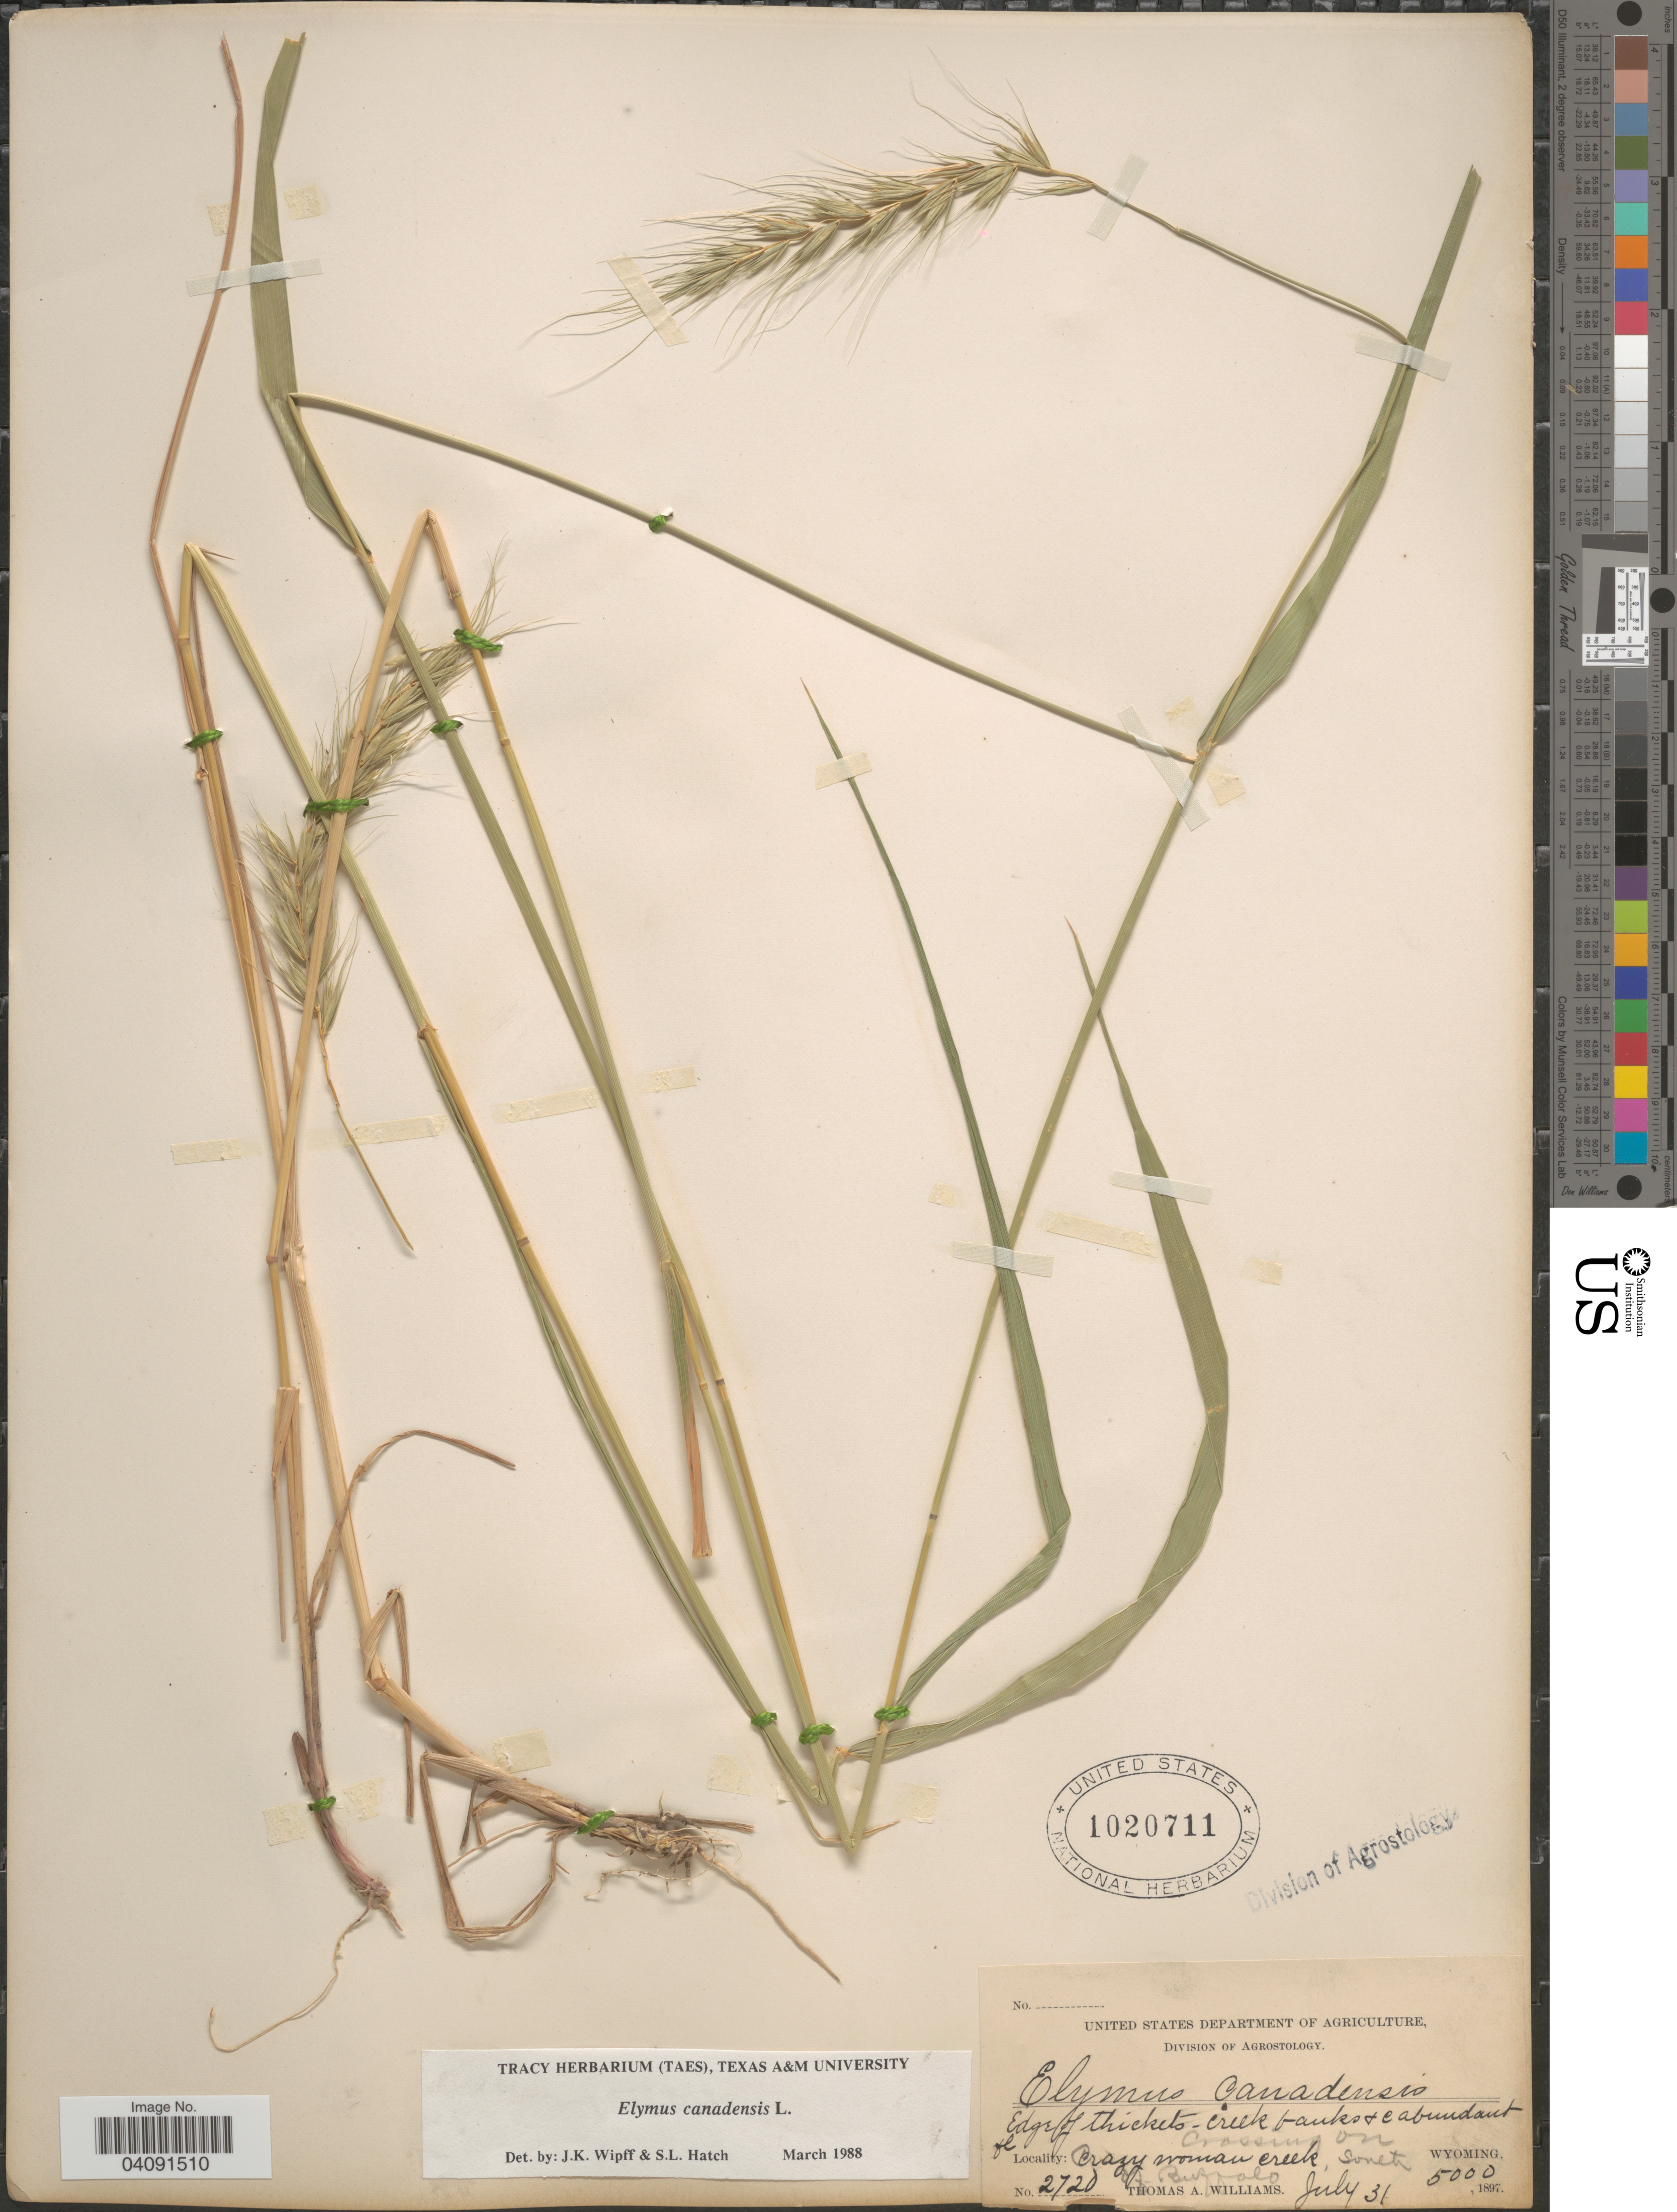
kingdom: Plantae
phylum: Tracheophyta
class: Liliopsida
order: Poales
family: Poaceae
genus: Elymus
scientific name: Elymus canadensis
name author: L.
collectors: T. A. Williams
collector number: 2720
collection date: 1897-07-31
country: United States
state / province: Wyoming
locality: Crazy Woman Creek. Crossing on South of Buffalo.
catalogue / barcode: US 1020711